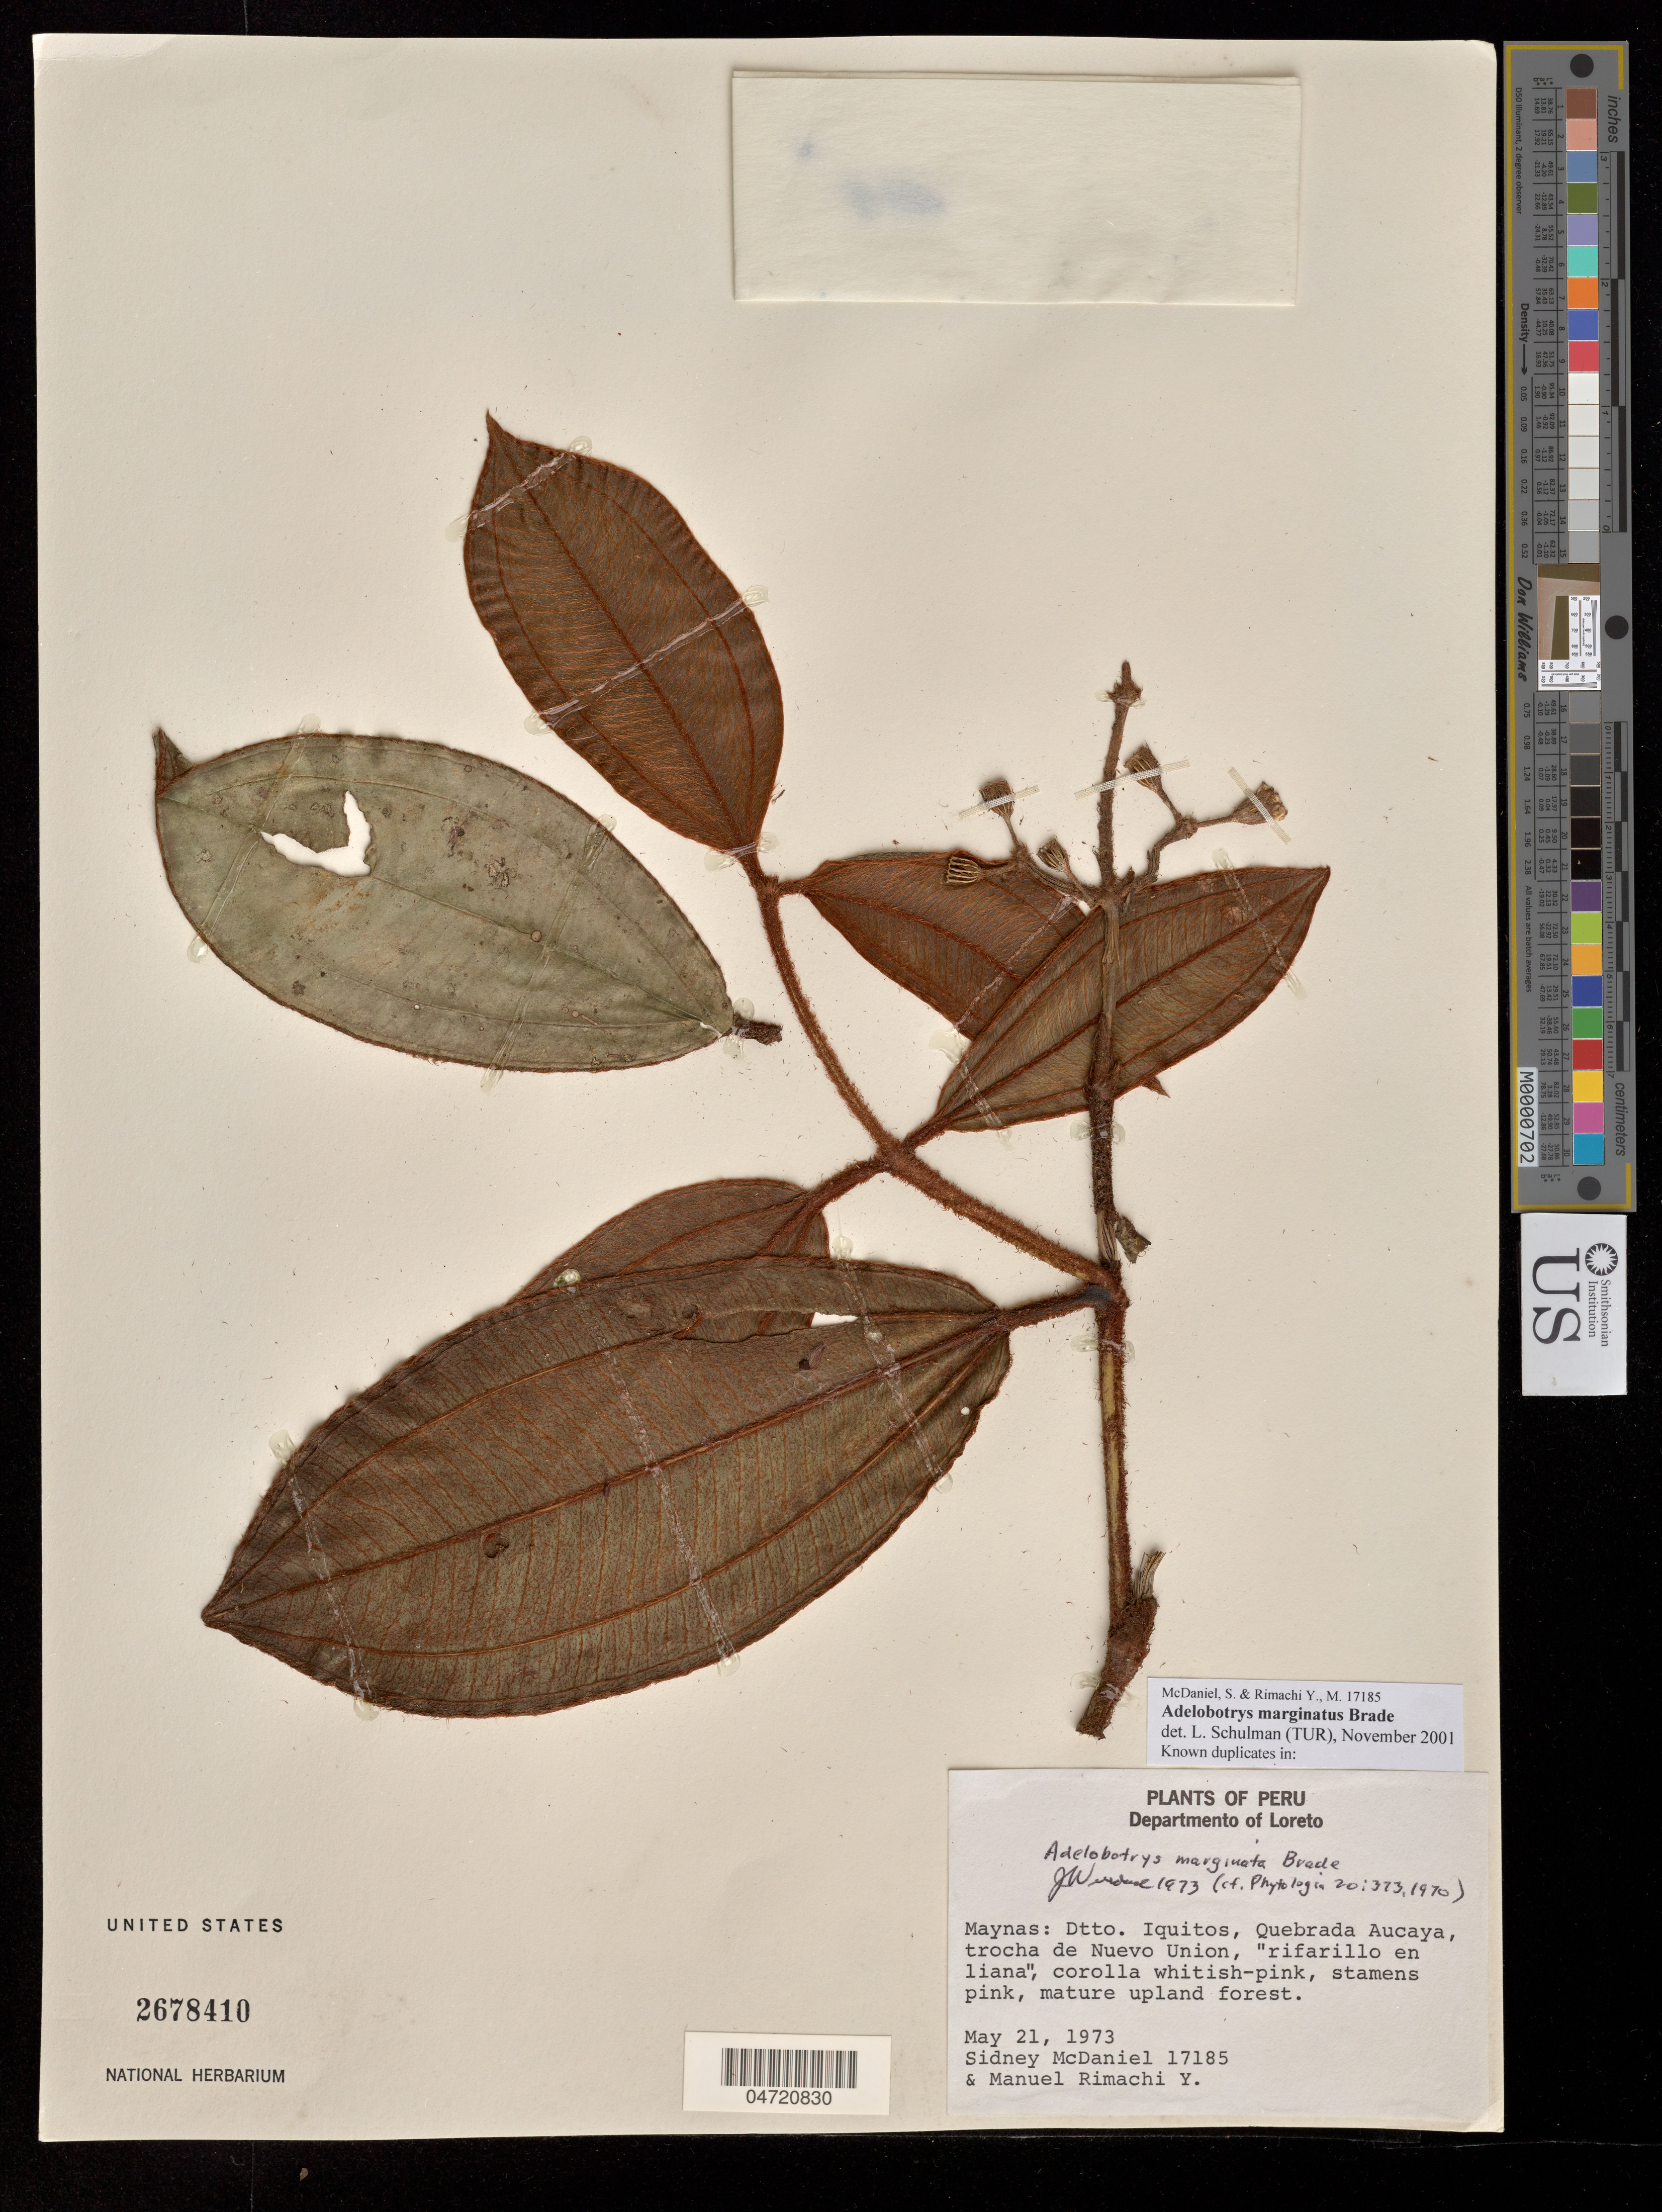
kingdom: Plantae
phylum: Tracheophyta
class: Magnoliopsida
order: Myrtales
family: Melastomataceae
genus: Adelobotrys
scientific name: Adelobotrys marginatus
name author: Brade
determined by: Schulman, Leif, (TUR), University of Turku (FINLAND)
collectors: S. McDaniel & M. Rimachi Y.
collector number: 17185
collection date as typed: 21 May 1973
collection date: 1973-05-21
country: Peru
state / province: Loreto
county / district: Maynas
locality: Dtto. Iquitos; Quebrada Aucaya, trocha de Nuevo Union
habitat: Mature upland forest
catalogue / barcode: US 2678410